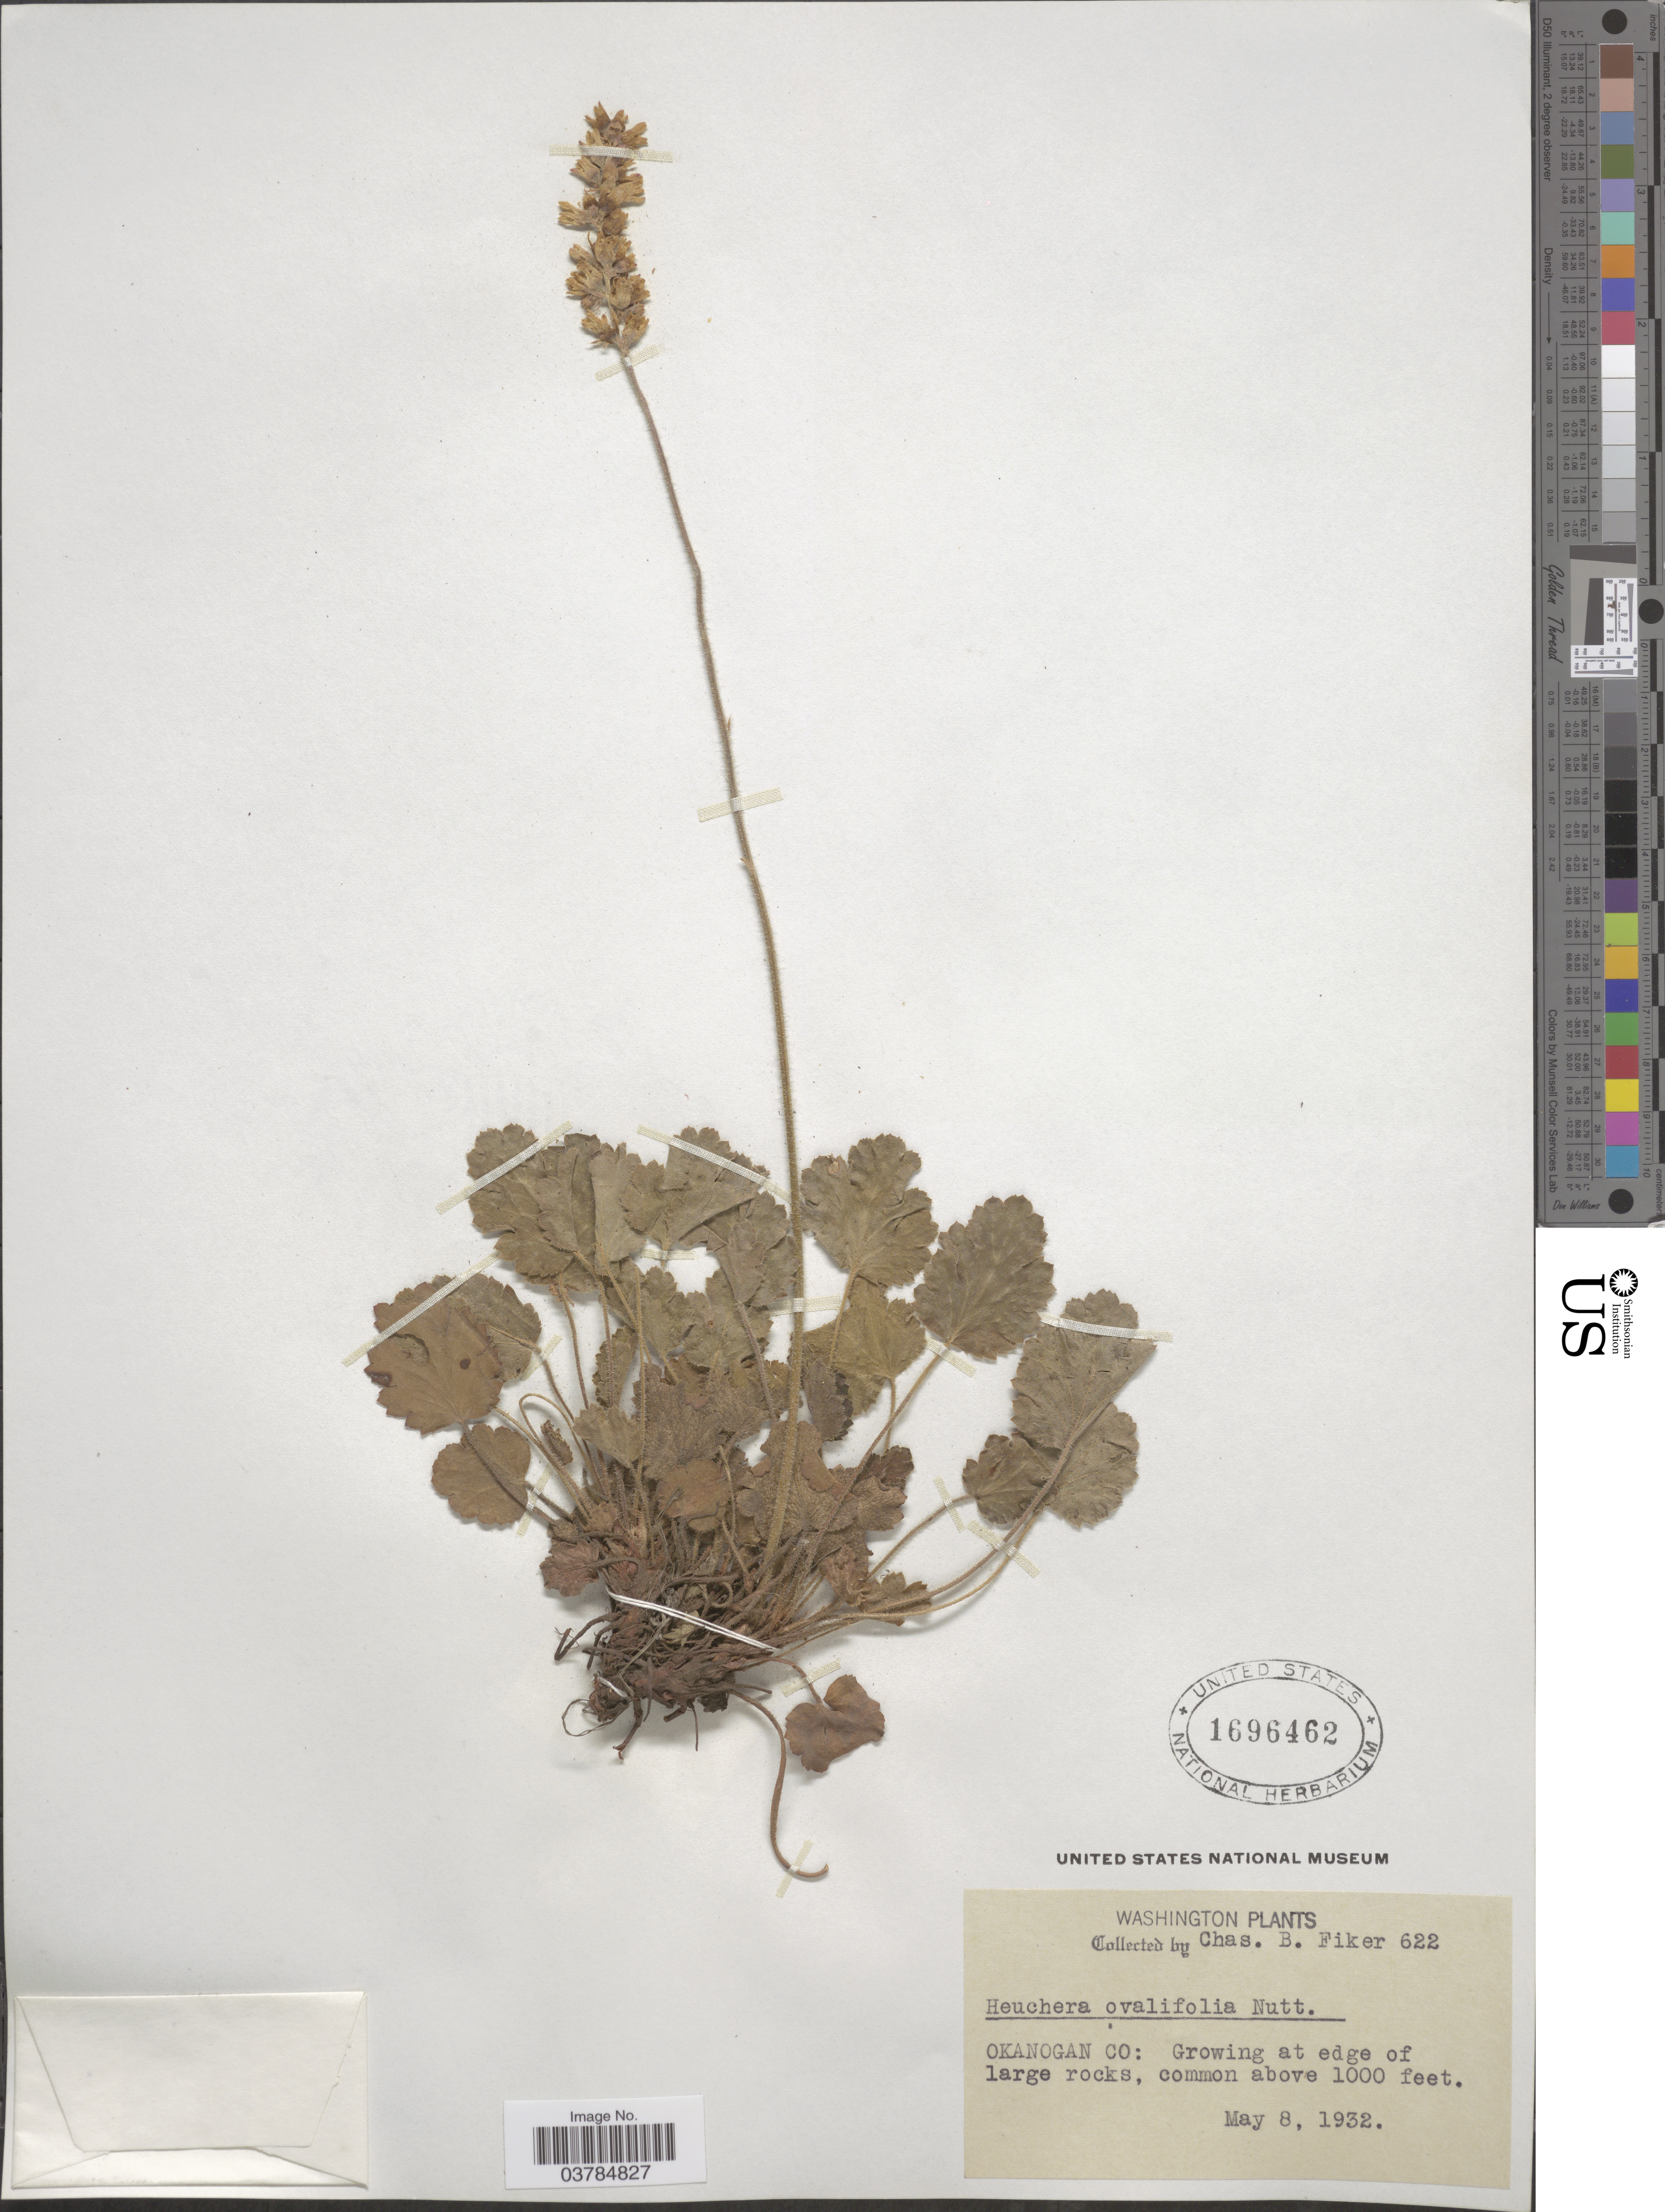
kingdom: Plantae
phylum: Tracheophyta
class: Magnoliopsida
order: Saxifragales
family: Saxifragaceae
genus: Heuchera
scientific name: Heuchera ovalifolia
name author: Torr. & A. Gray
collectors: C. Fiker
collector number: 622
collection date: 1932-05-08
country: United States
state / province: Washington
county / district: Okanogan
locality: Okanogan Co: Growing at edge of large rocks.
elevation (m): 305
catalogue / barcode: US 1696462